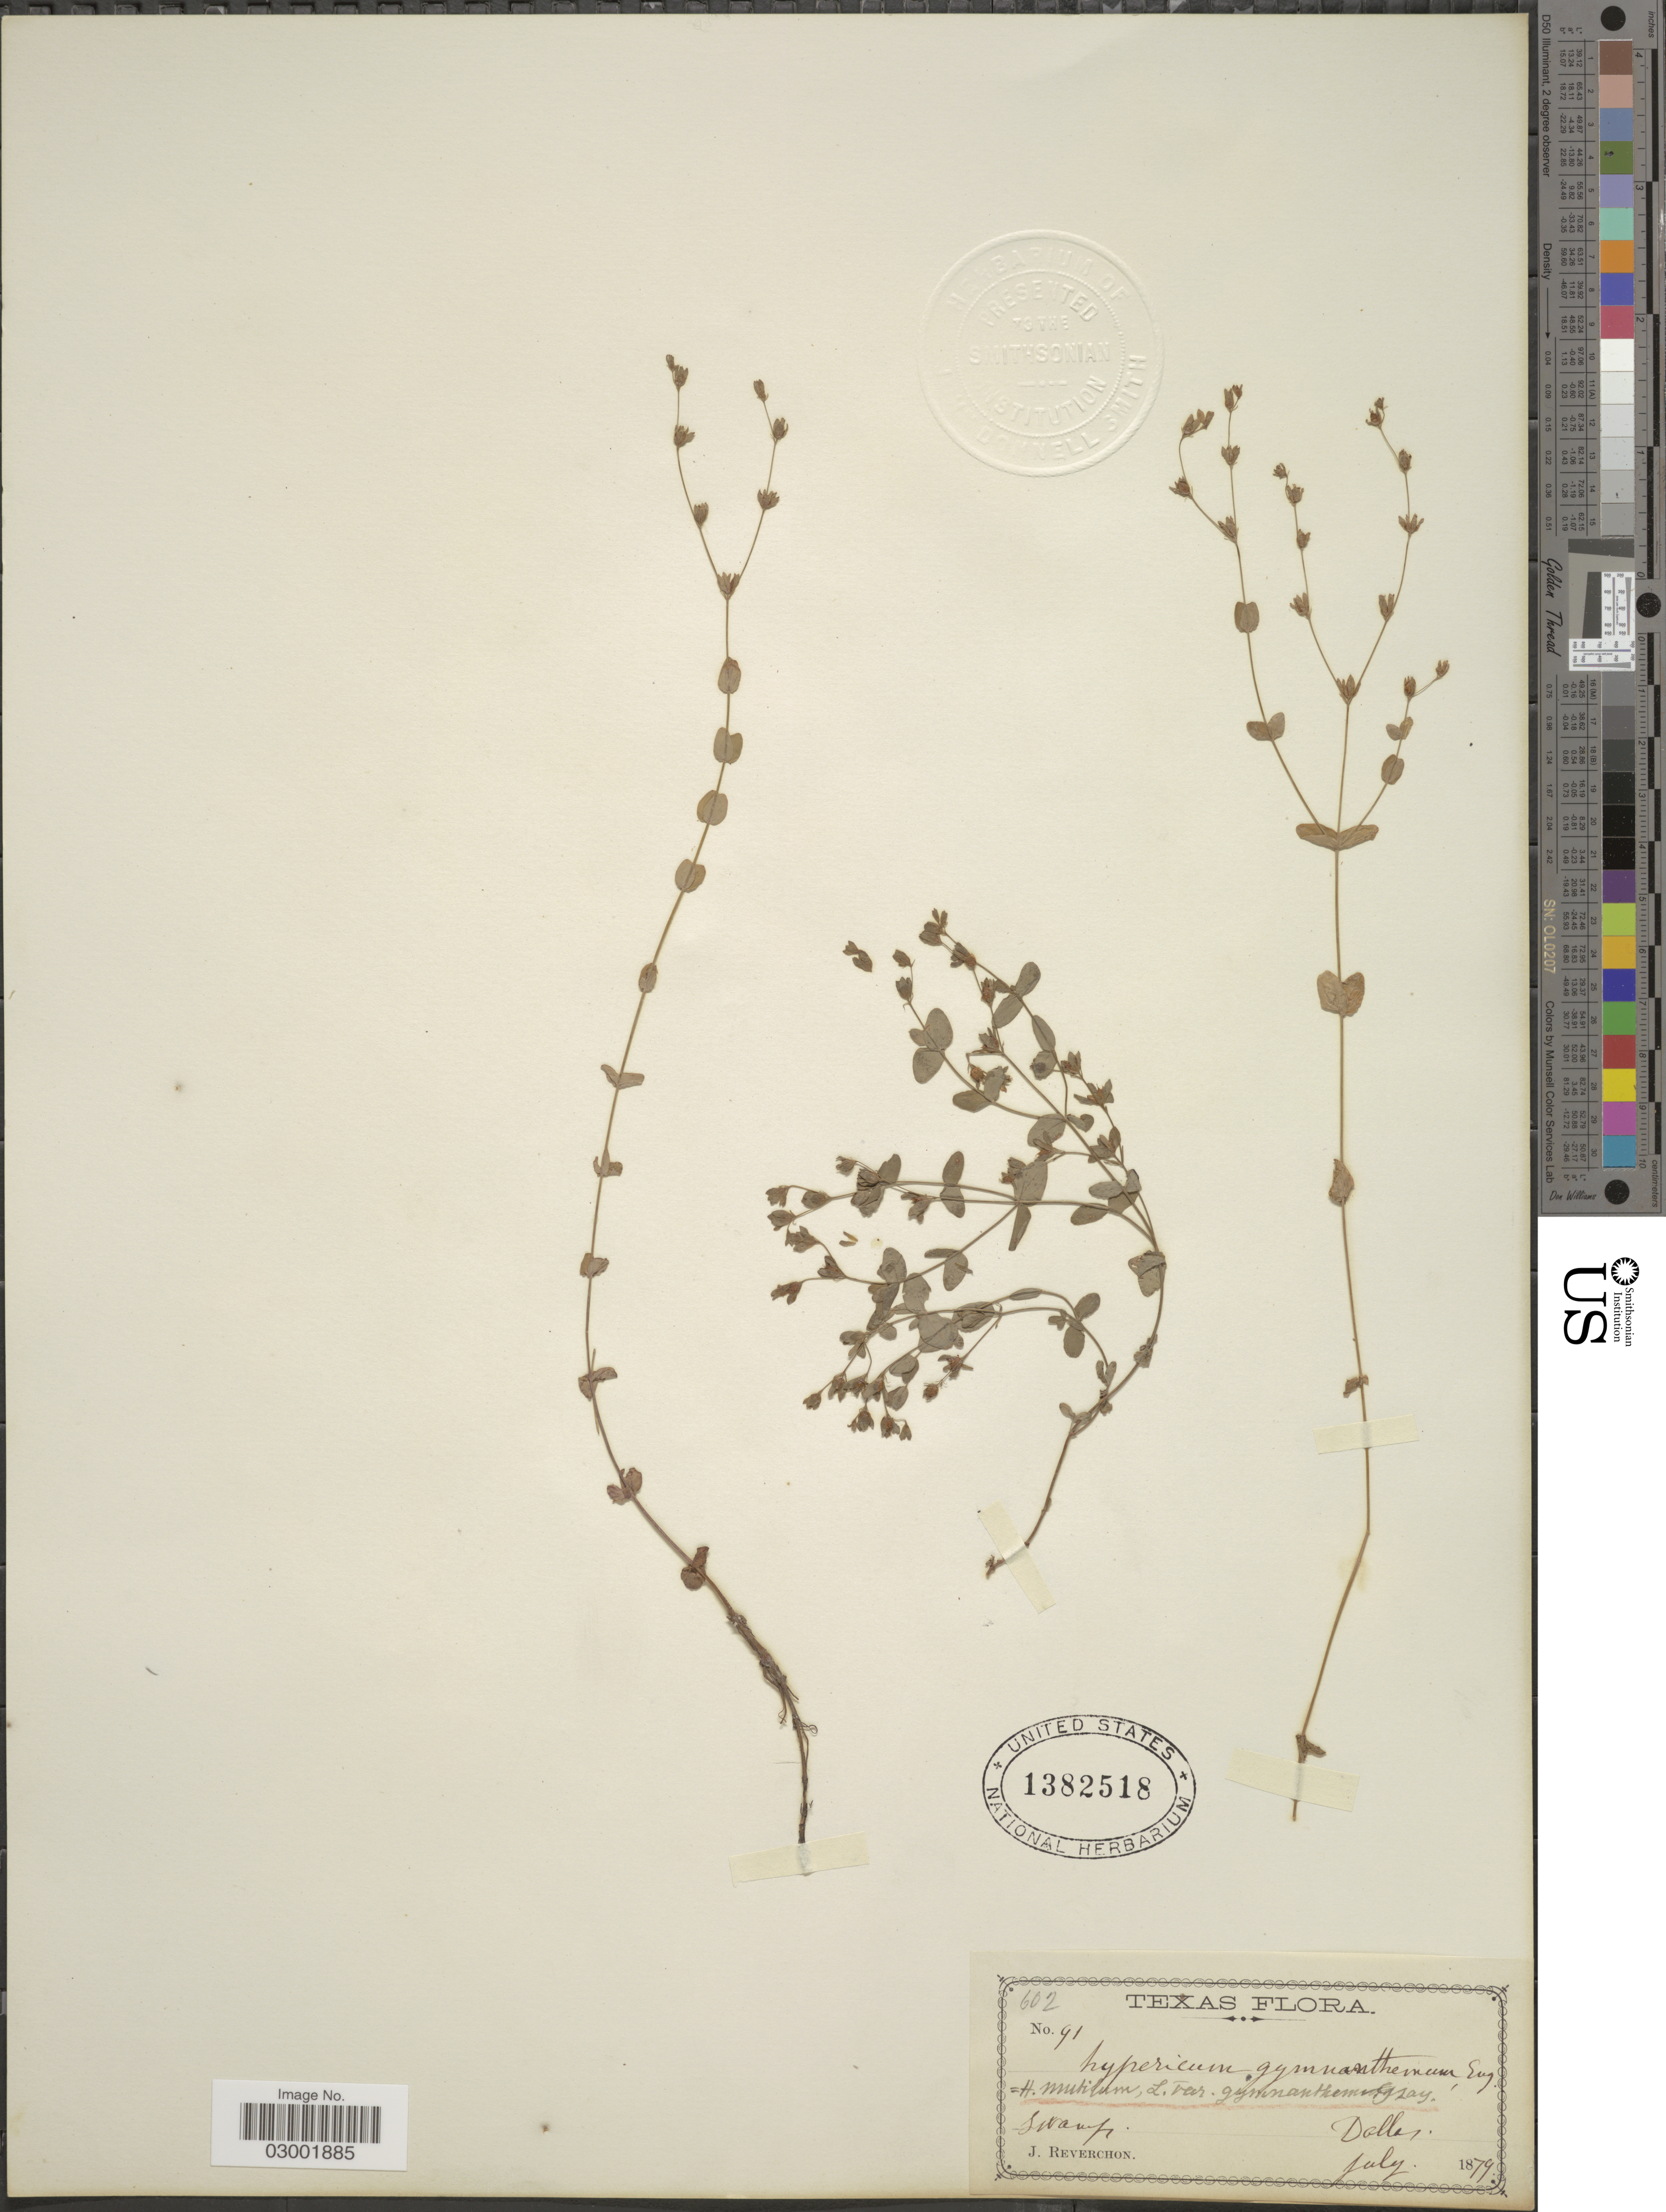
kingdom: Plantae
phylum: Tracheophyta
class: Magnoliopsida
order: Malpighiales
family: Hypericaceae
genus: Hypericum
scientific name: Hypericum mutilum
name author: L.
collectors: J. Reverchon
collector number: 91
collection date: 1879-07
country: United States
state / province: Texas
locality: Dallas.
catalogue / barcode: US 1382518